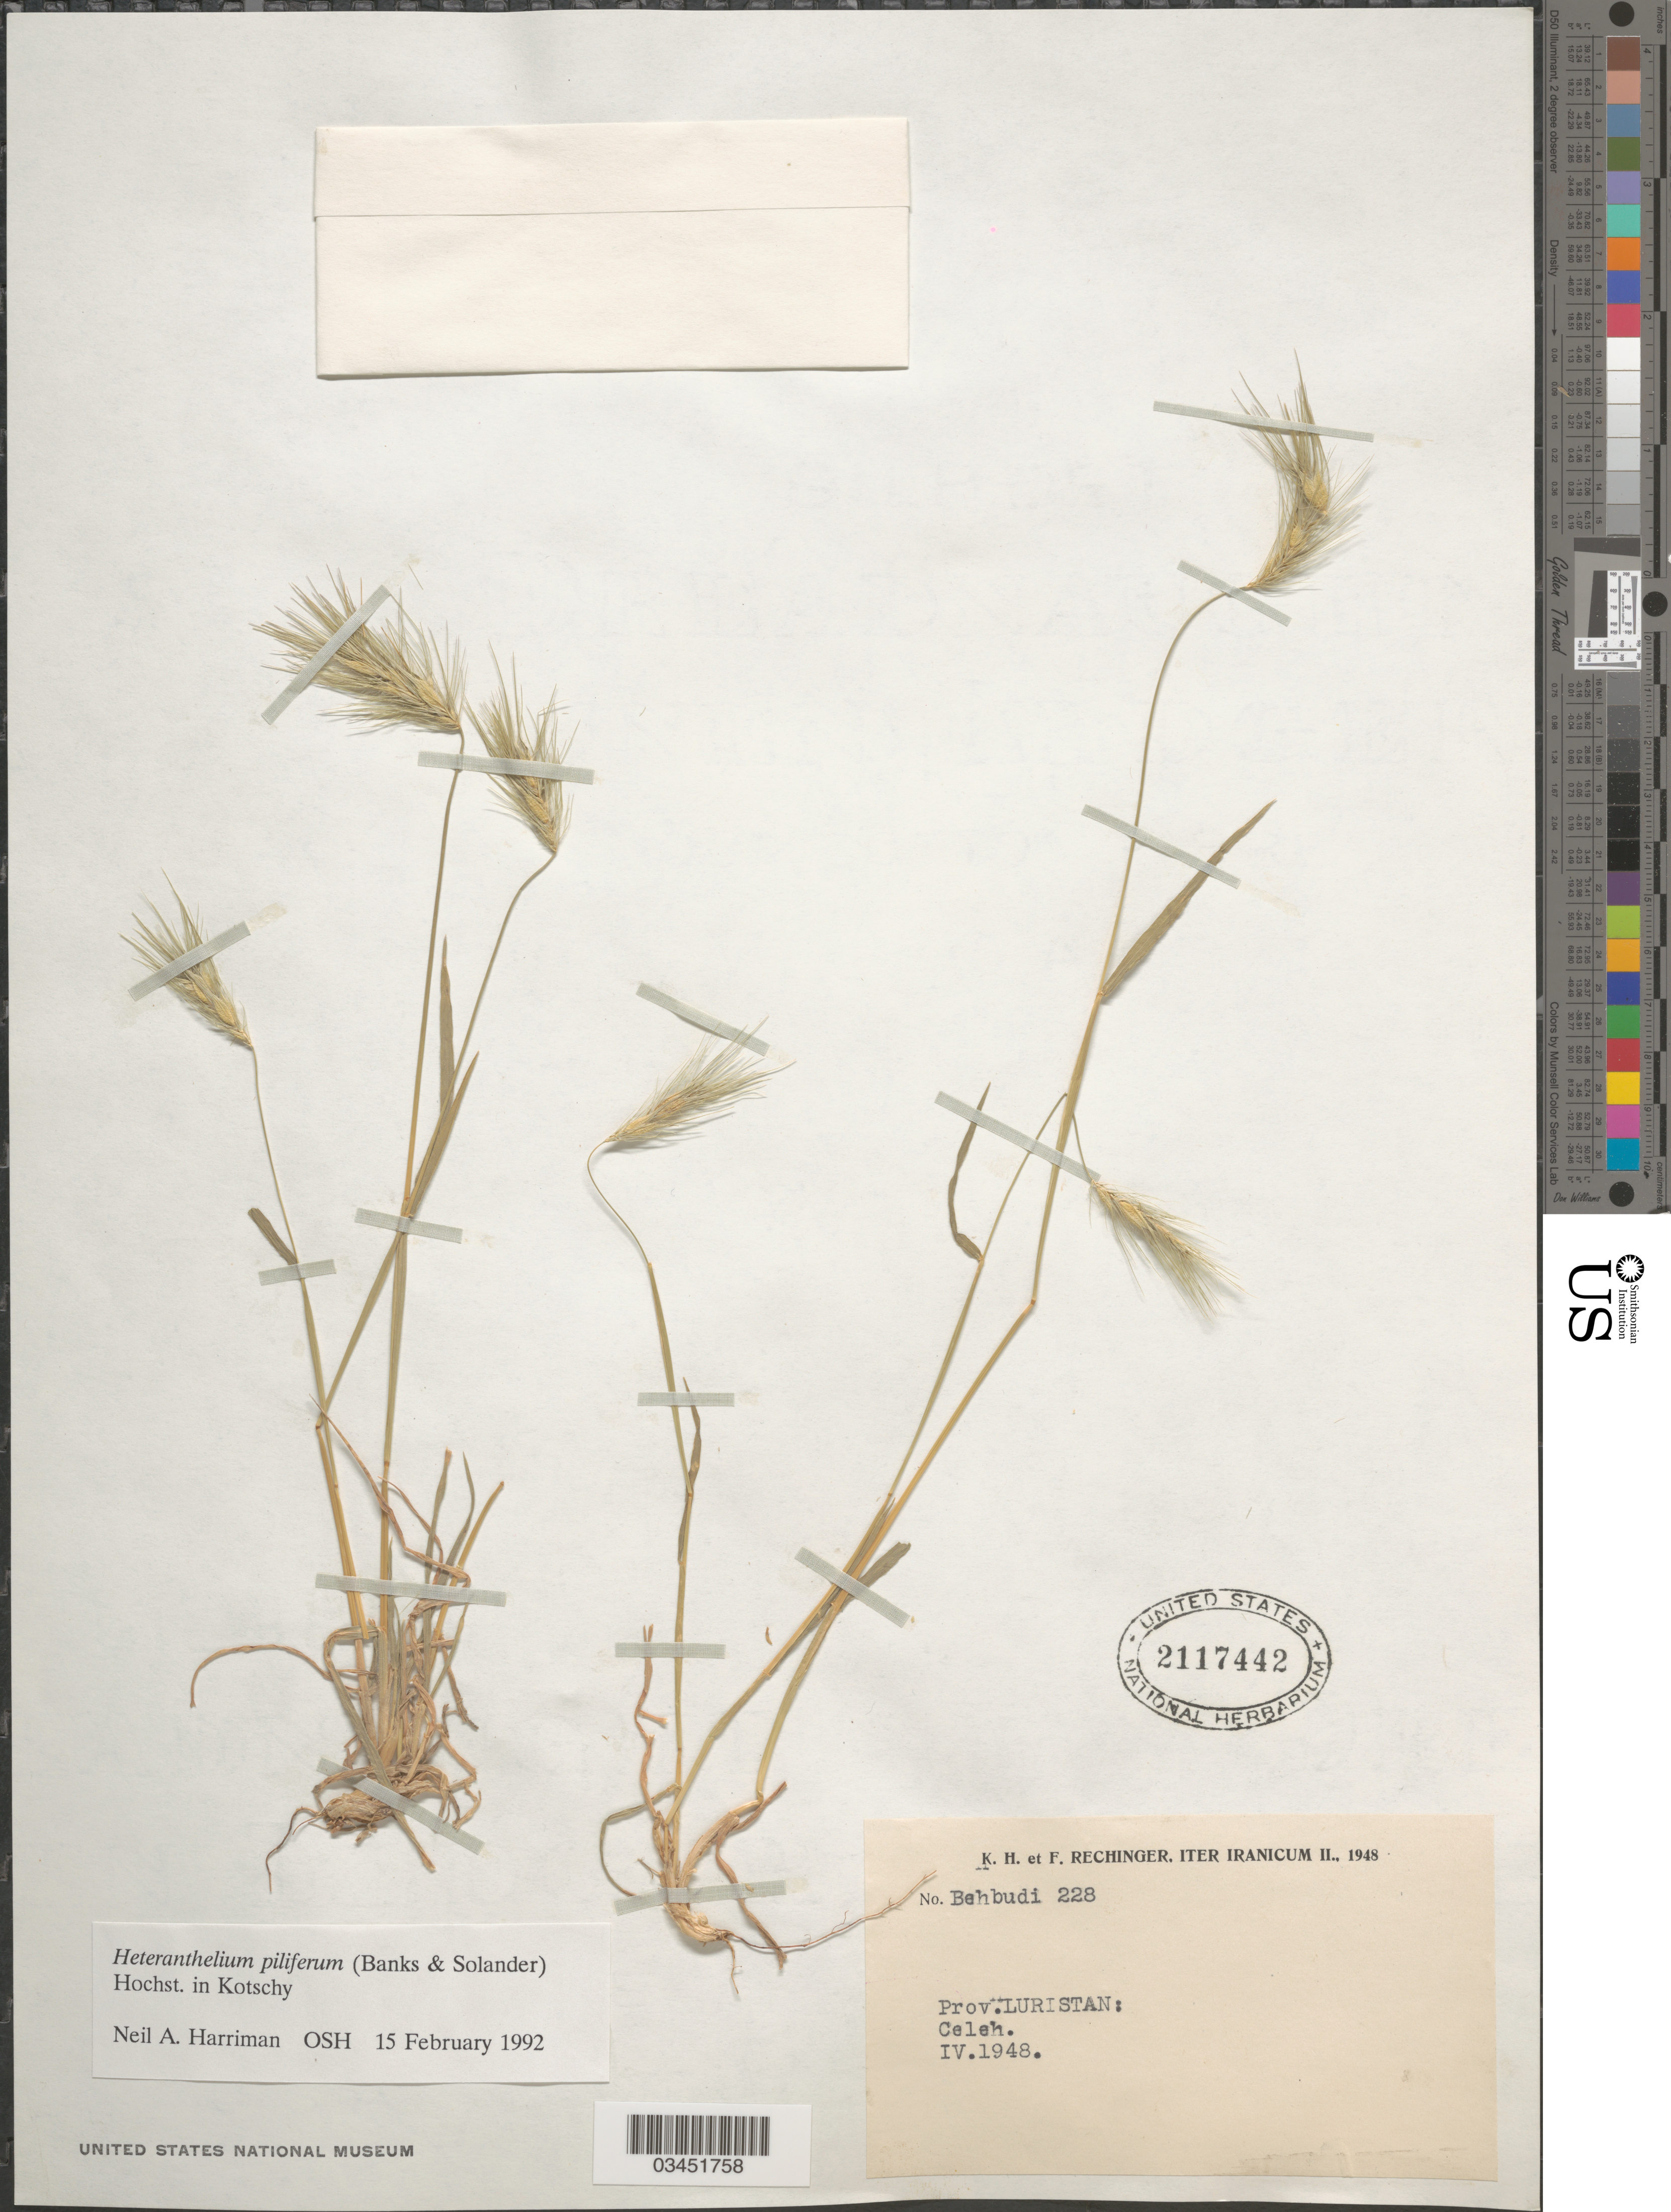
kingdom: Plantae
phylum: Tracheophyta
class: Liliopsida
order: Poales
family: Poaceae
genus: Heteranthelium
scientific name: Heteranthelium piliferum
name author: (Sol.) Hochst.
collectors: K. H. Rechinger & F. Rechinger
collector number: Behbudi 228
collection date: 1948-04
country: Iran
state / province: Lorestan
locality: Prov. Luristan: Celeh. Iter Iranicum II., 1948.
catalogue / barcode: US 2117442